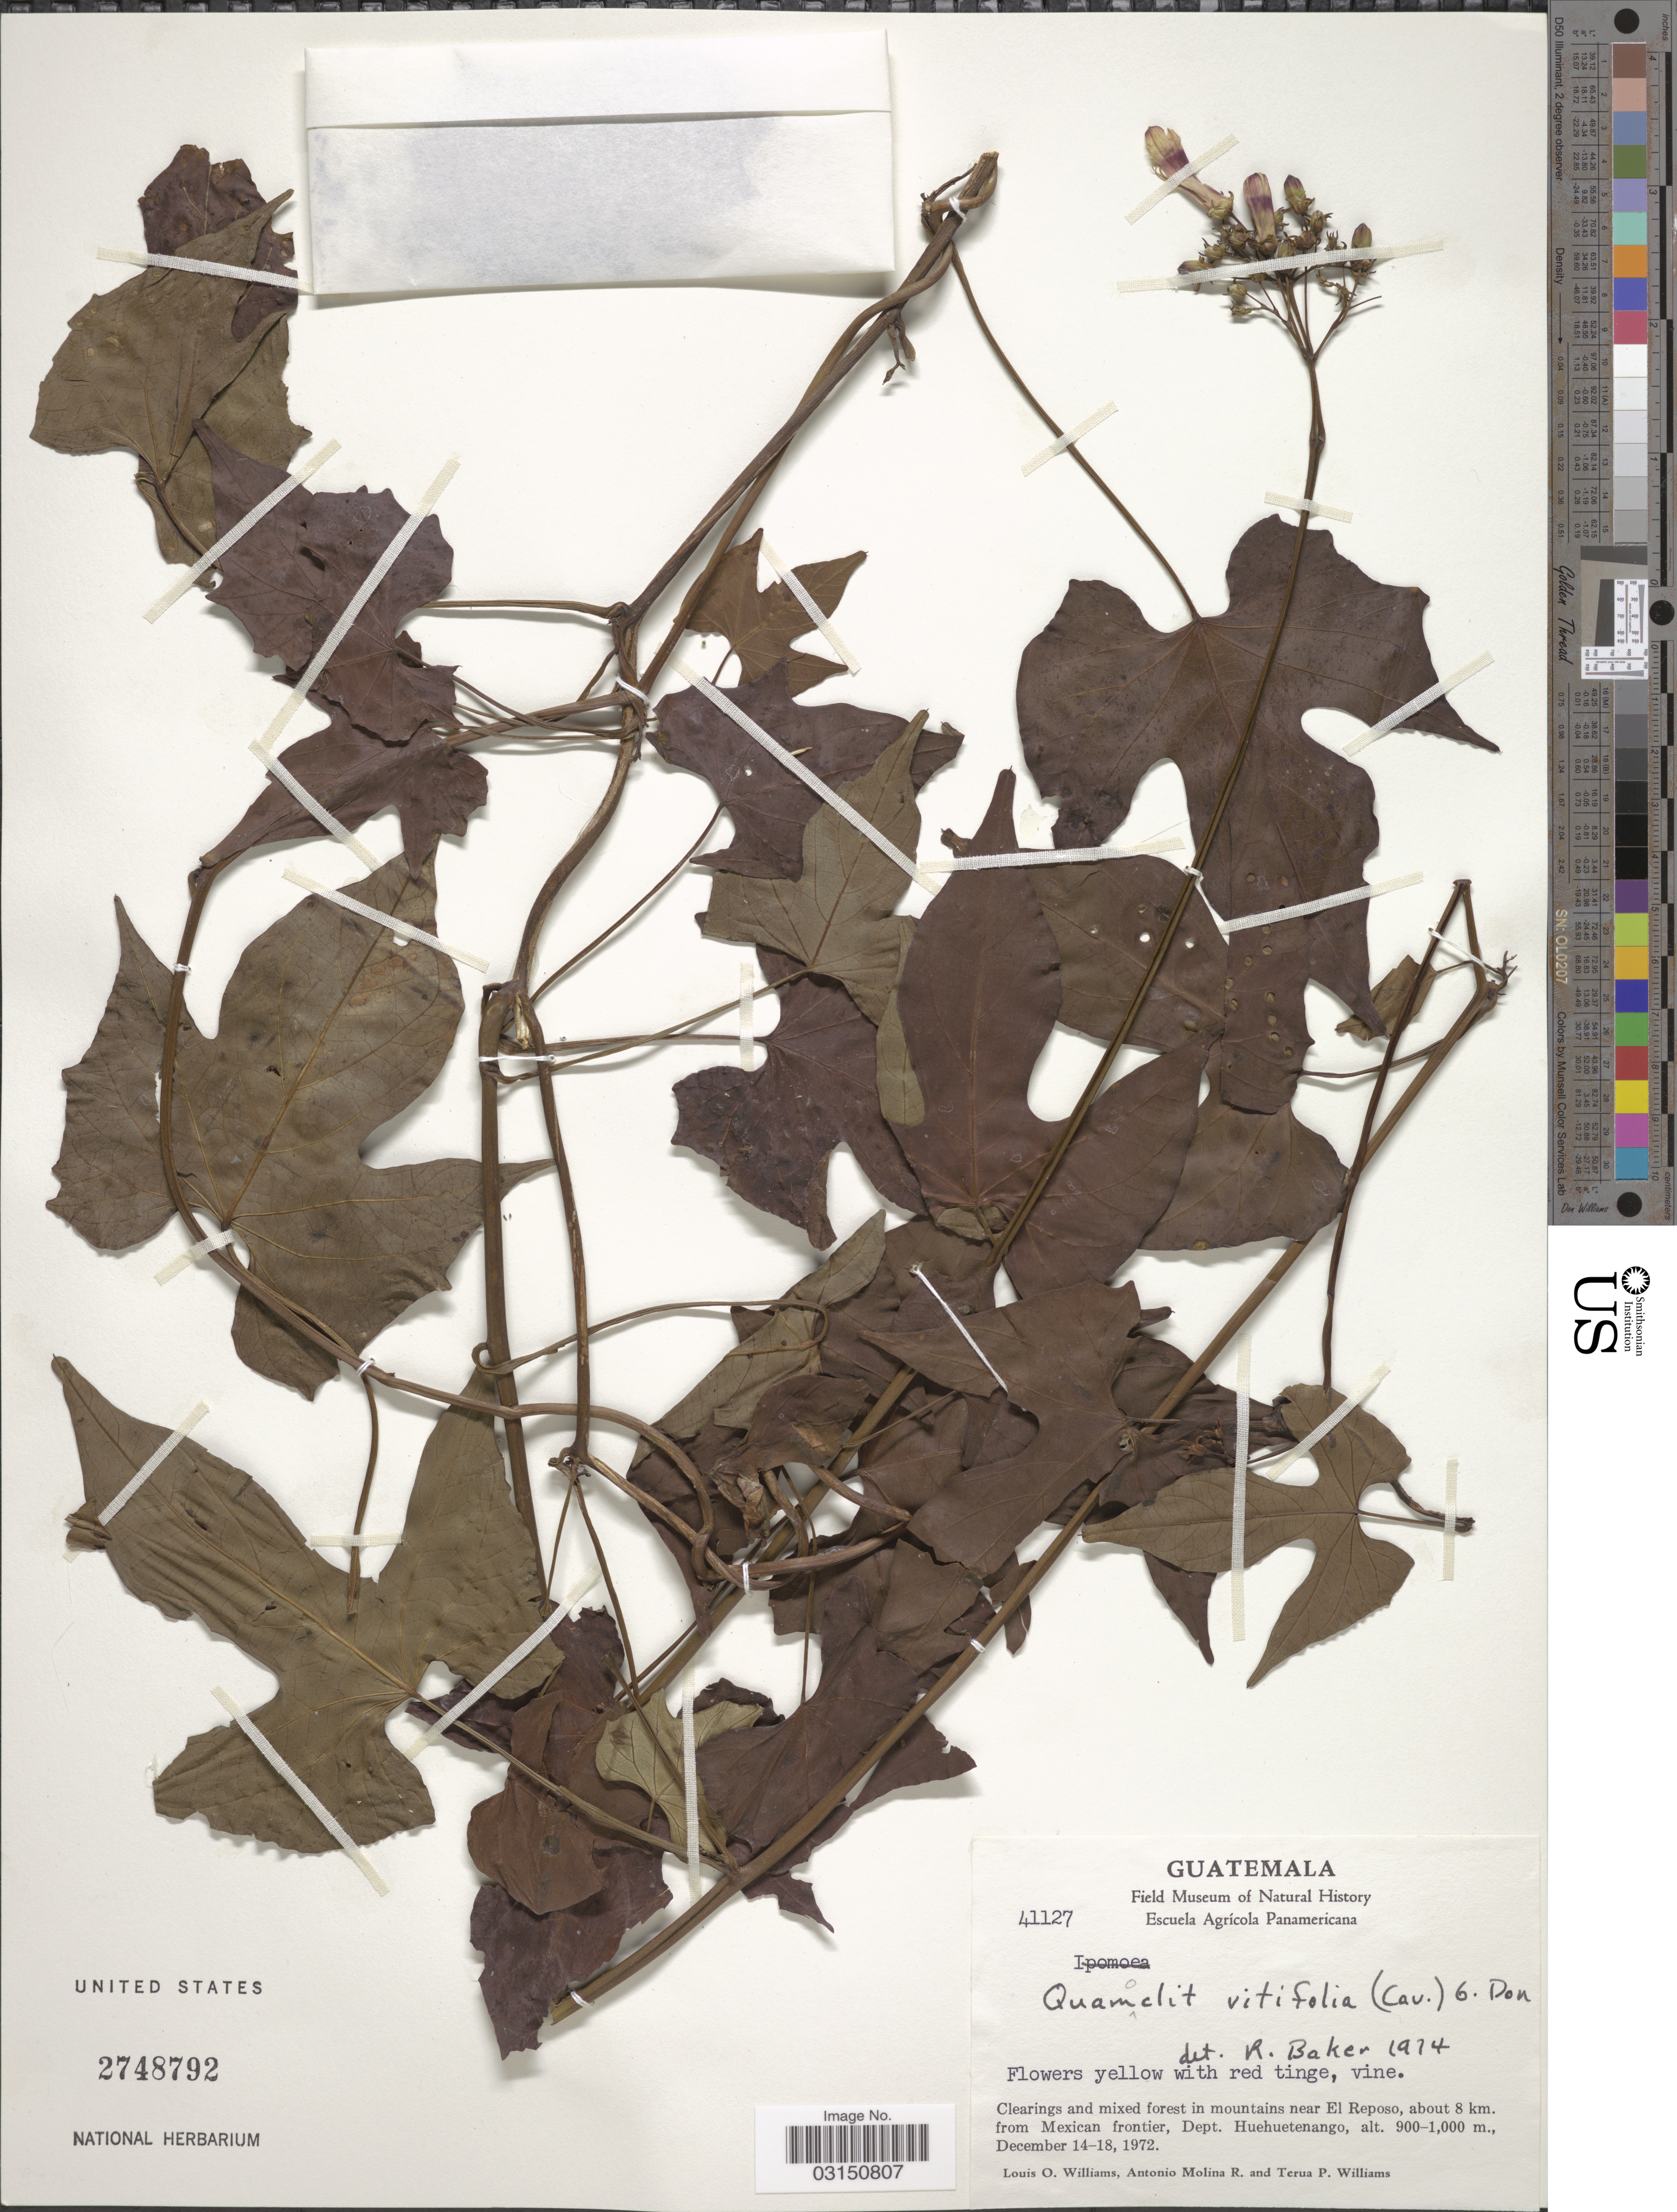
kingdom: Plantae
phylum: Tracheophyta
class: Magnoliopsida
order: Solanales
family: Convolvulaceae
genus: Ipomoea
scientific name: Ipomoea neei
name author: (Spreng.) O'Donell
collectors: L. O. Williams, A. Molina R. & T. Williams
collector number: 41127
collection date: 1972-12-14/1972-12-18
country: Guatemala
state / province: Huehuetenango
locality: In mountains near El Reposo, about 8 km. from Mexican frontier, Dept. Huehuetenango.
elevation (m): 900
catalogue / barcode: US 2748792